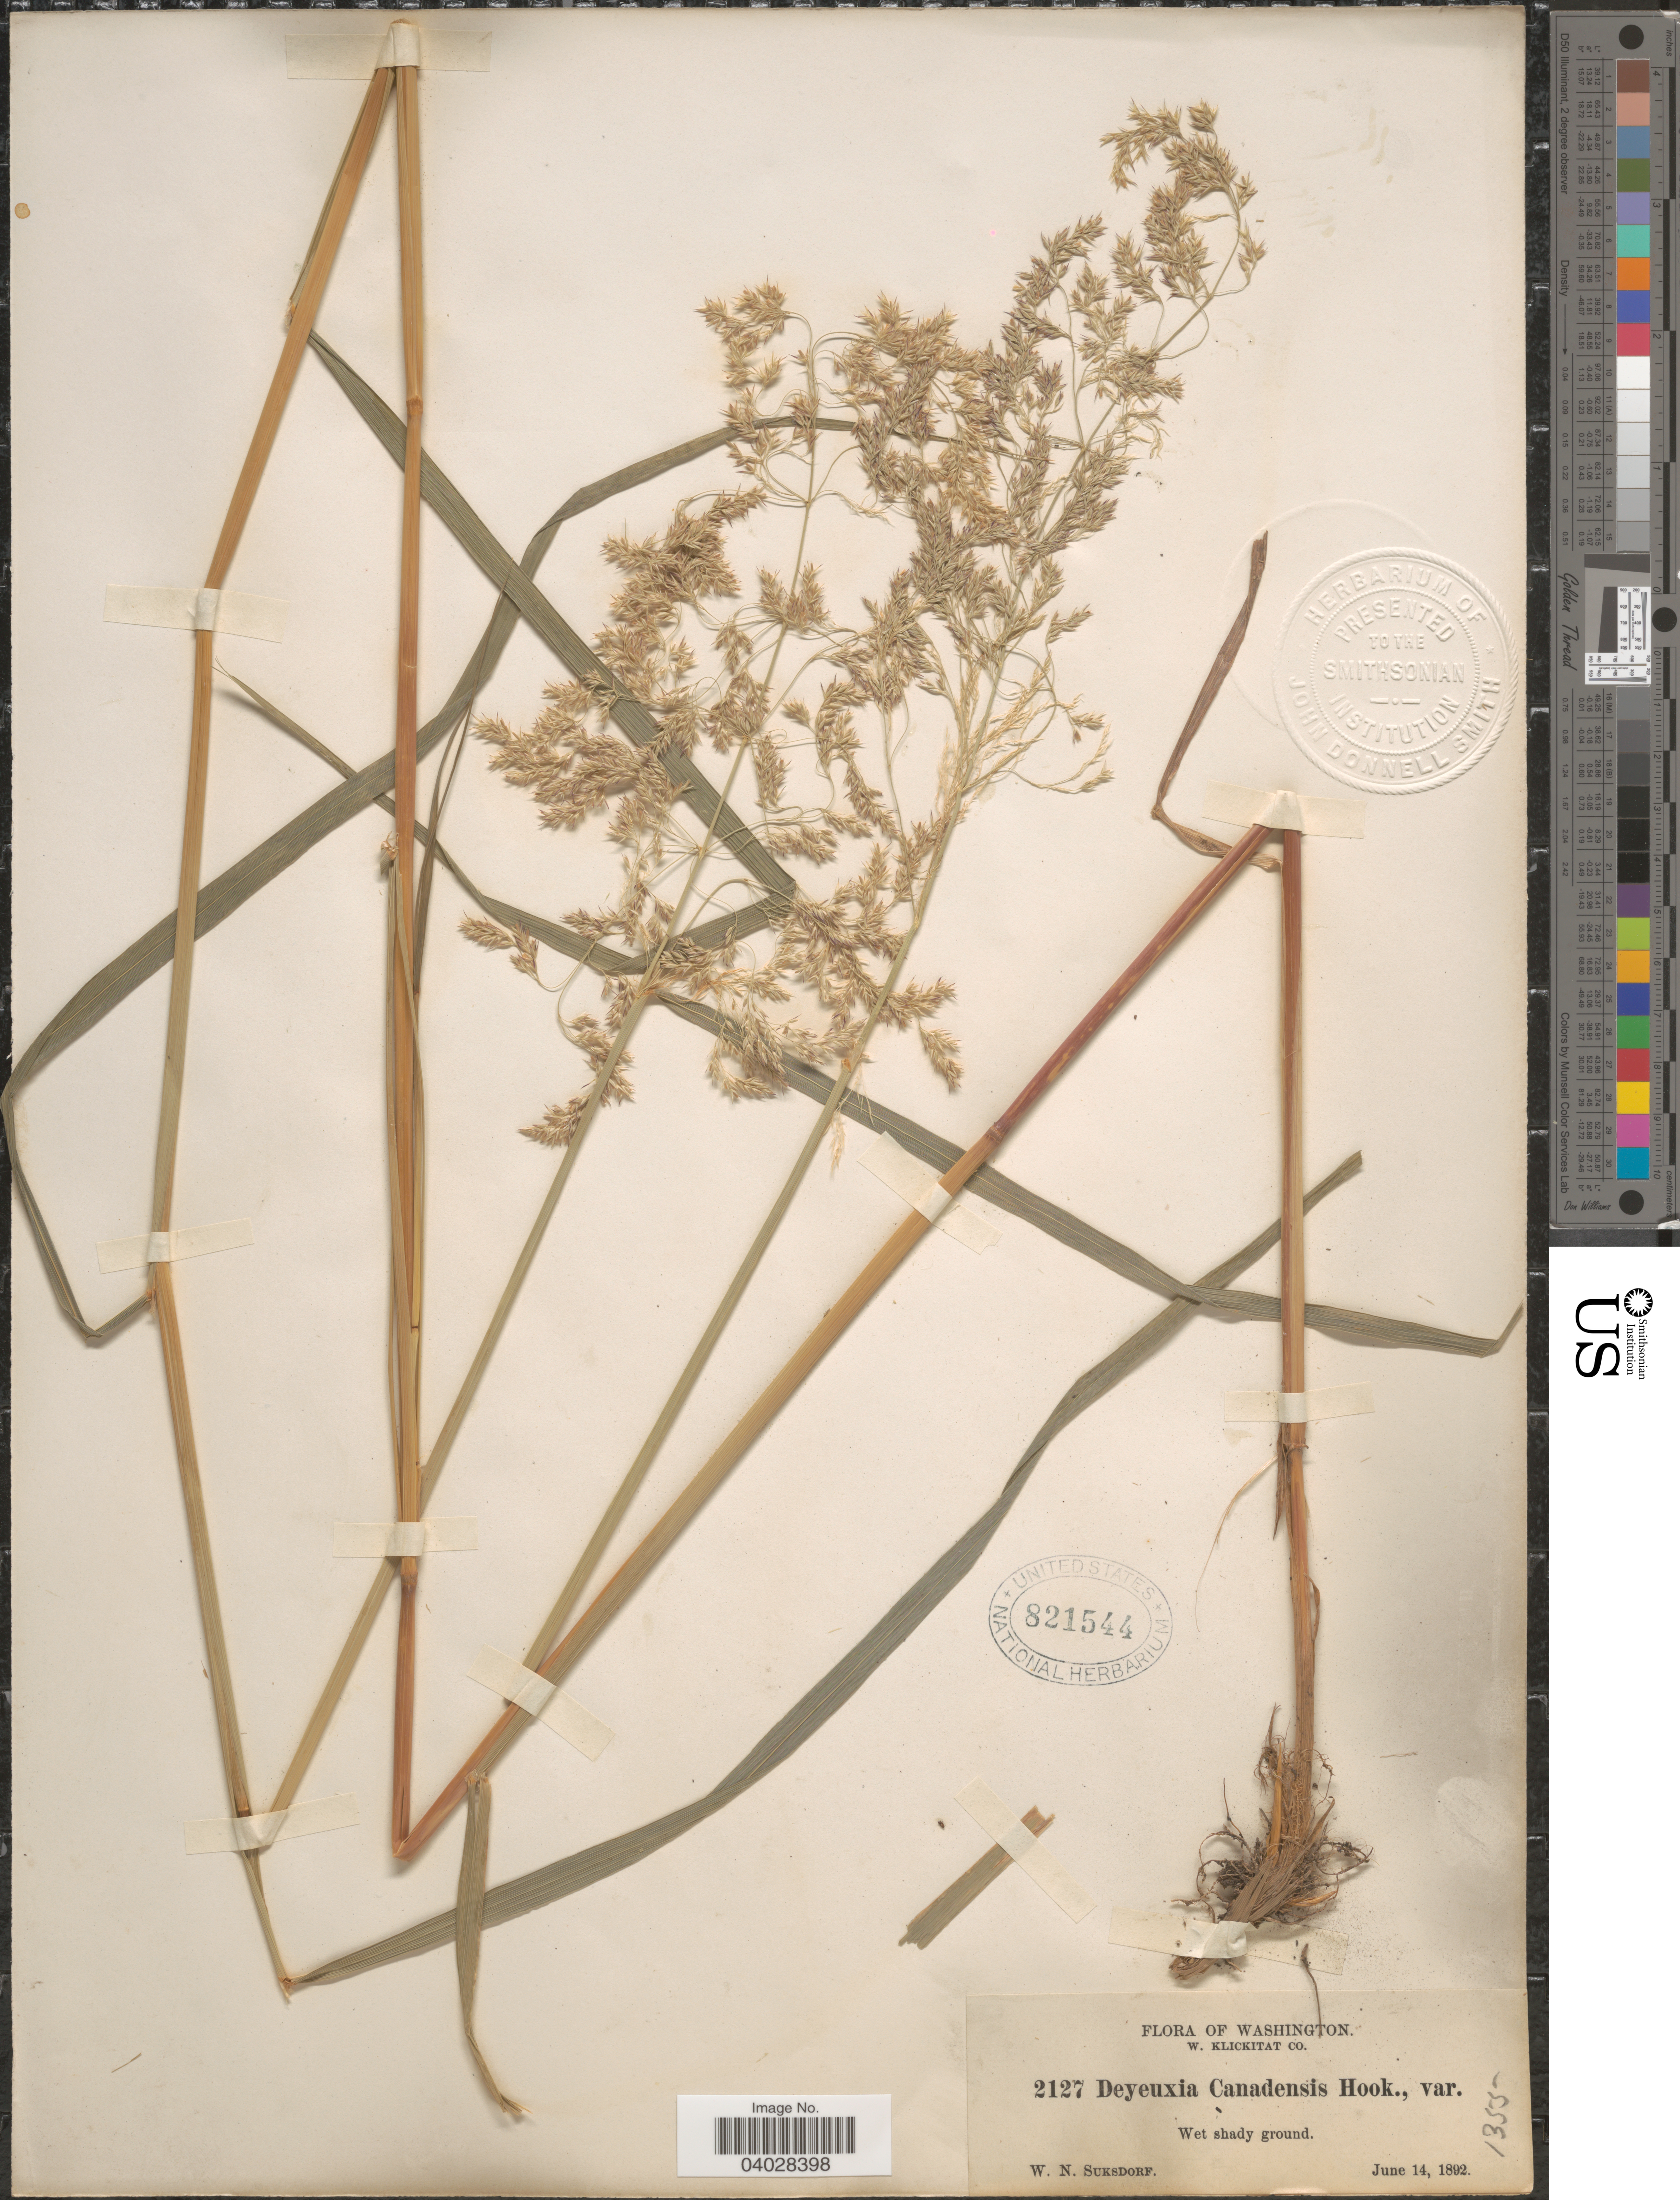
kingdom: Plantae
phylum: Tracheophyta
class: Liliopsida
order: Poales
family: Poaceae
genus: Calamagrostis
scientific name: Calamagrostis canadensis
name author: (Michx.) P. Beauv.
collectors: W. N. Suksdorf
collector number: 2127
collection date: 1892-06-14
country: United States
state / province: Washington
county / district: Klickitat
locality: W. Klickitat Co. Wet shady ground.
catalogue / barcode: US 821544